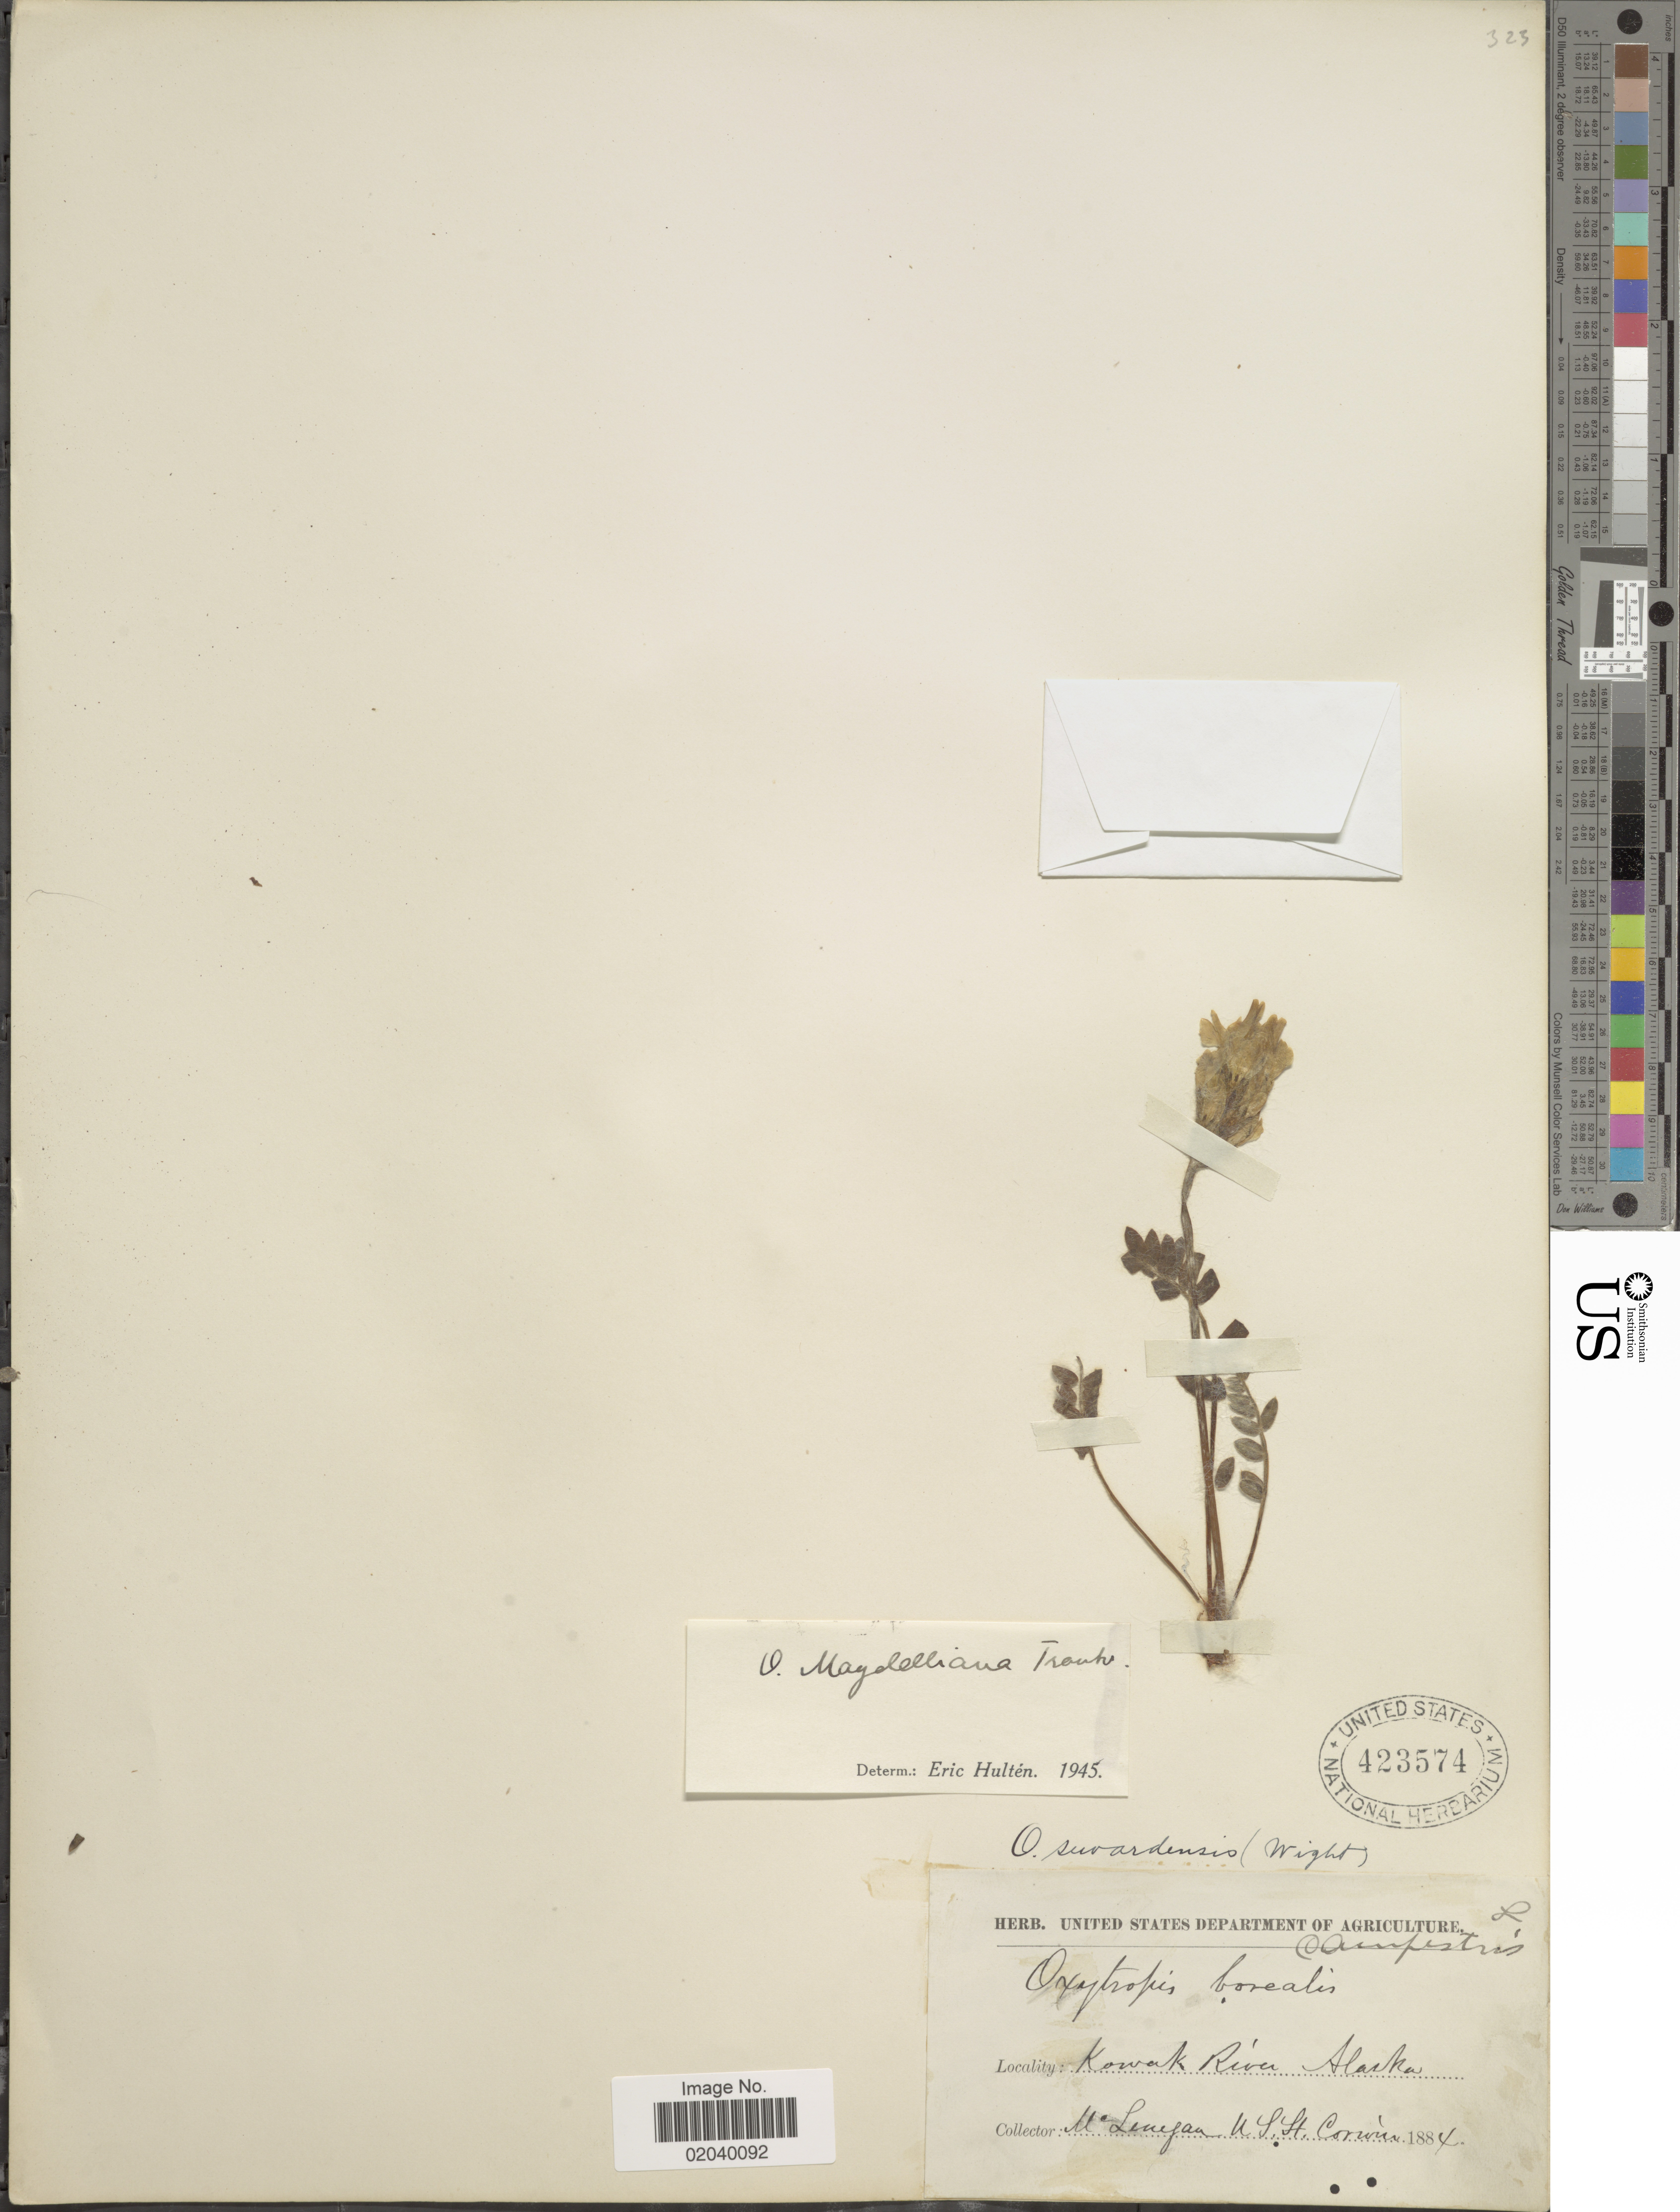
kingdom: Plantae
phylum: Tracheophyta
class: Magnoliopsida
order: Fabales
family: Fabaceae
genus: Oxytropis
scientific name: Oxytropis maydelliana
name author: Trautv.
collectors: McLenegan & Corwin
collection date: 1884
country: United States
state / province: Alaska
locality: Kowak River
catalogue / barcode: US 423574